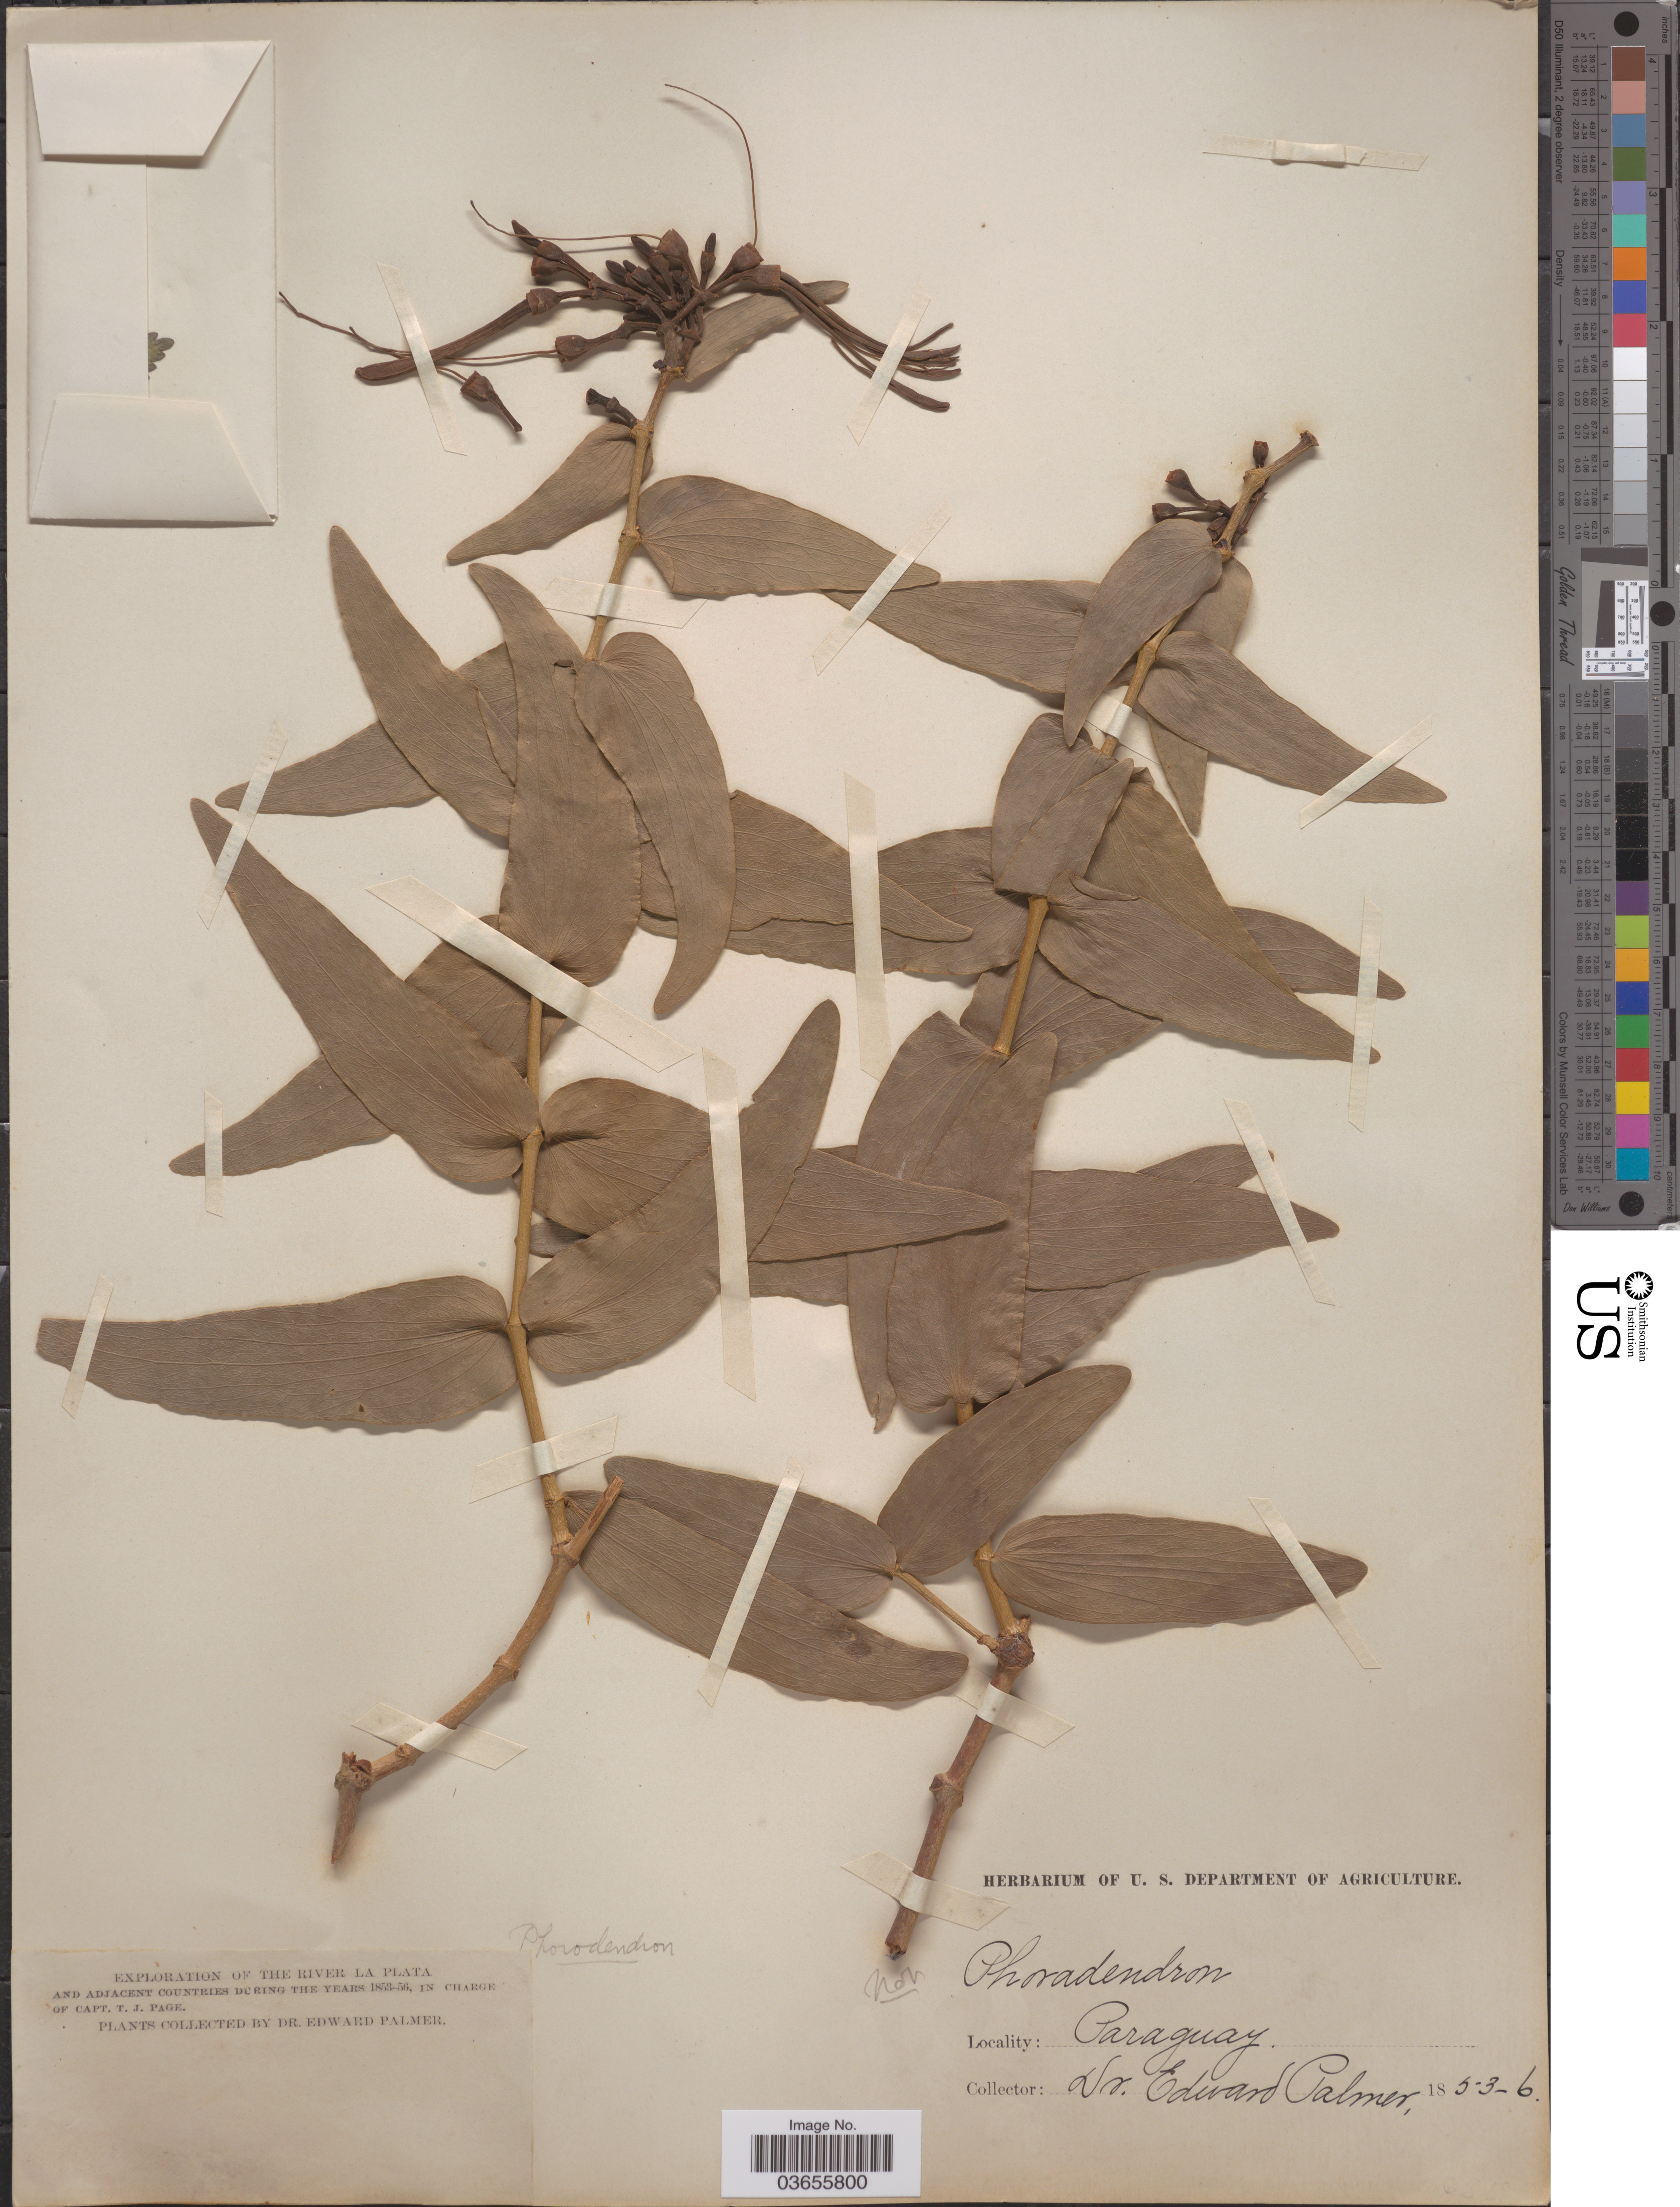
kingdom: Plantae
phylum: Tracheophyta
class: Magnoliopsida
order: Santalales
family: Loranthaceae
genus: Psittacanthus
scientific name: Psittacanthus cordatus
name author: (Hoffmanns.) Blume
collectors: E. Palmer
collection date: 1853/1856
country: Paraguay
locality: The River La Plata and Adjacent Countries.